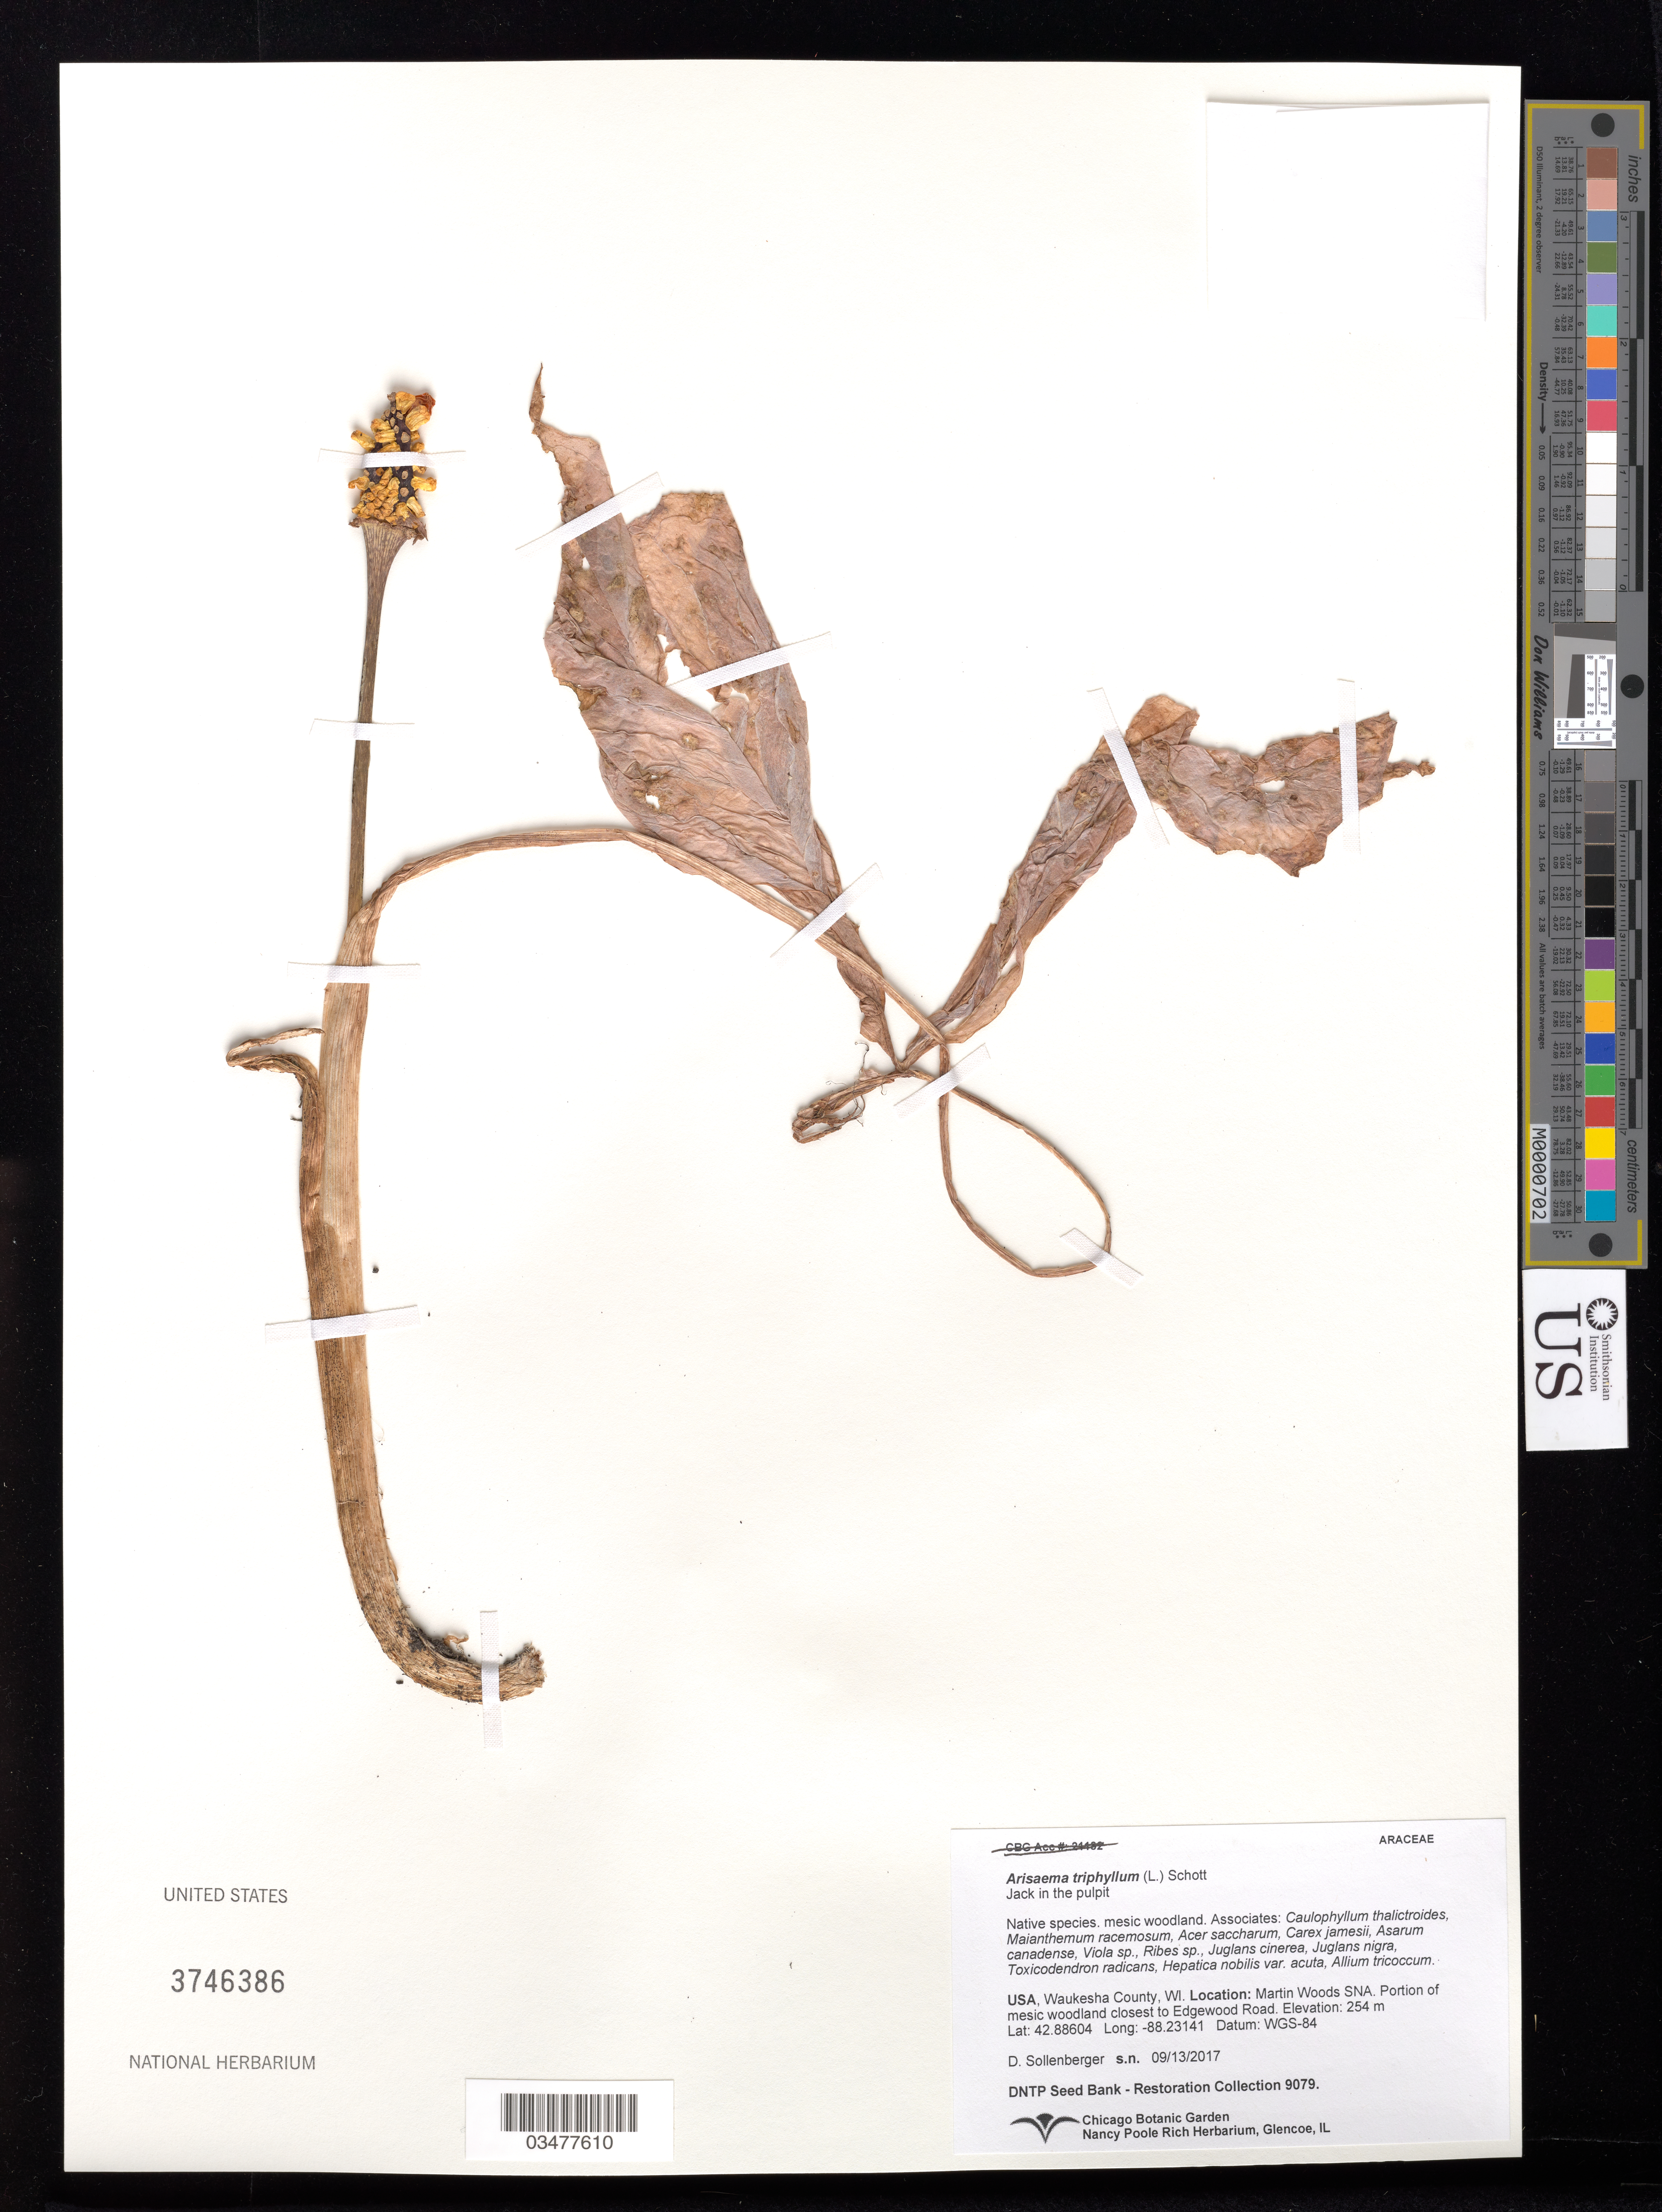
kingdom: Plantae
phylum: Tracheophyta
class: Liliopsida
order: Alismatales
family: Araceae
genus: Arisaema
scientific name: Arisaema triphyllum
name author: (L.) Schott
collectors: D. Sollenberger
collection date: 2017-09-13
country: United States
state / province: Wisconsin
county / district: Waukesha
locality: Martin Woods SNA, Portion of mesic woodland closest to Edgewood Road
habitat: Mesic woodland. With Carex jamesii, Viola sp., Ribes sp., ect.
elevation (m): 77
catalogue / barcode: US 3746386